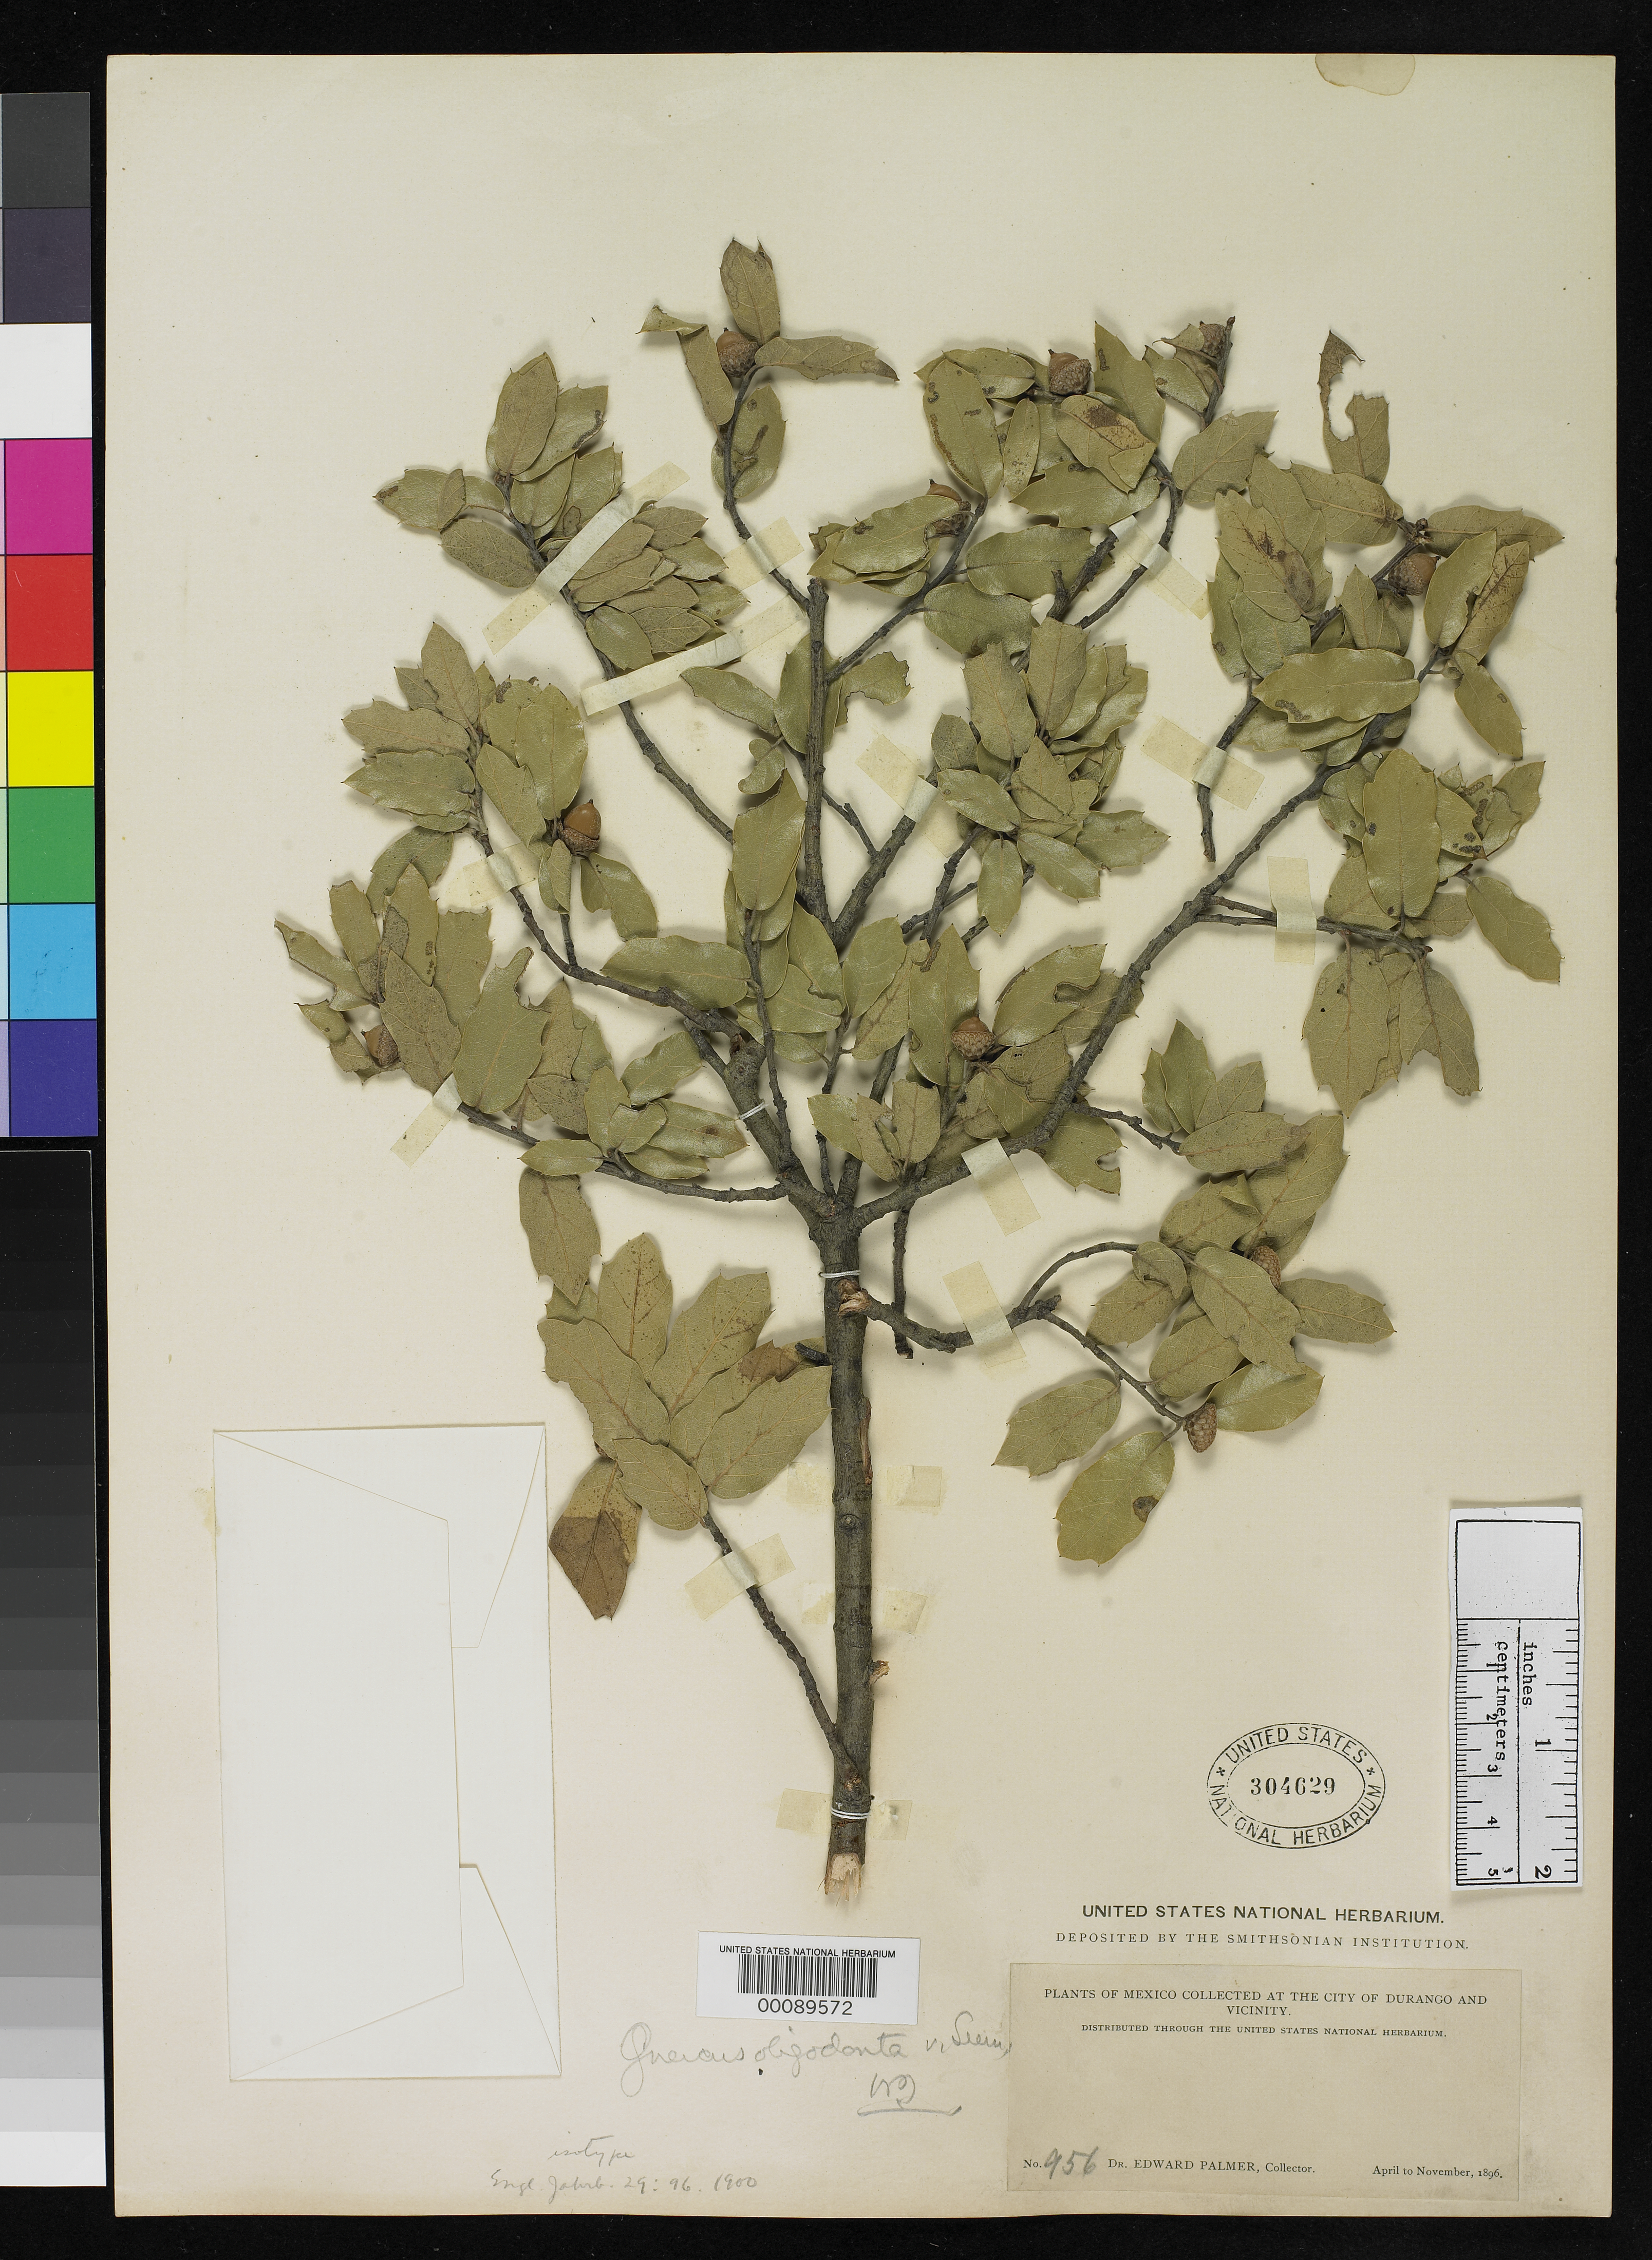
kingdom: Plantae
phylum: Tracheophyta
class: Magnoliopsida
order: Fagales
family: Fagaceae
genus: Quercus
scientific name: Quercus oligodonta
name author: Seemen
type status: Type Collection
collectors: E. Palmer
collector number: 956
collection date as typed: Apr 1896 to -- Nov 1896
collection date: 1896-04/1896-11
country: Mexico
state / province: Durango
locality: City of Durango & vicinity.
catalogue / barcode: US 304629